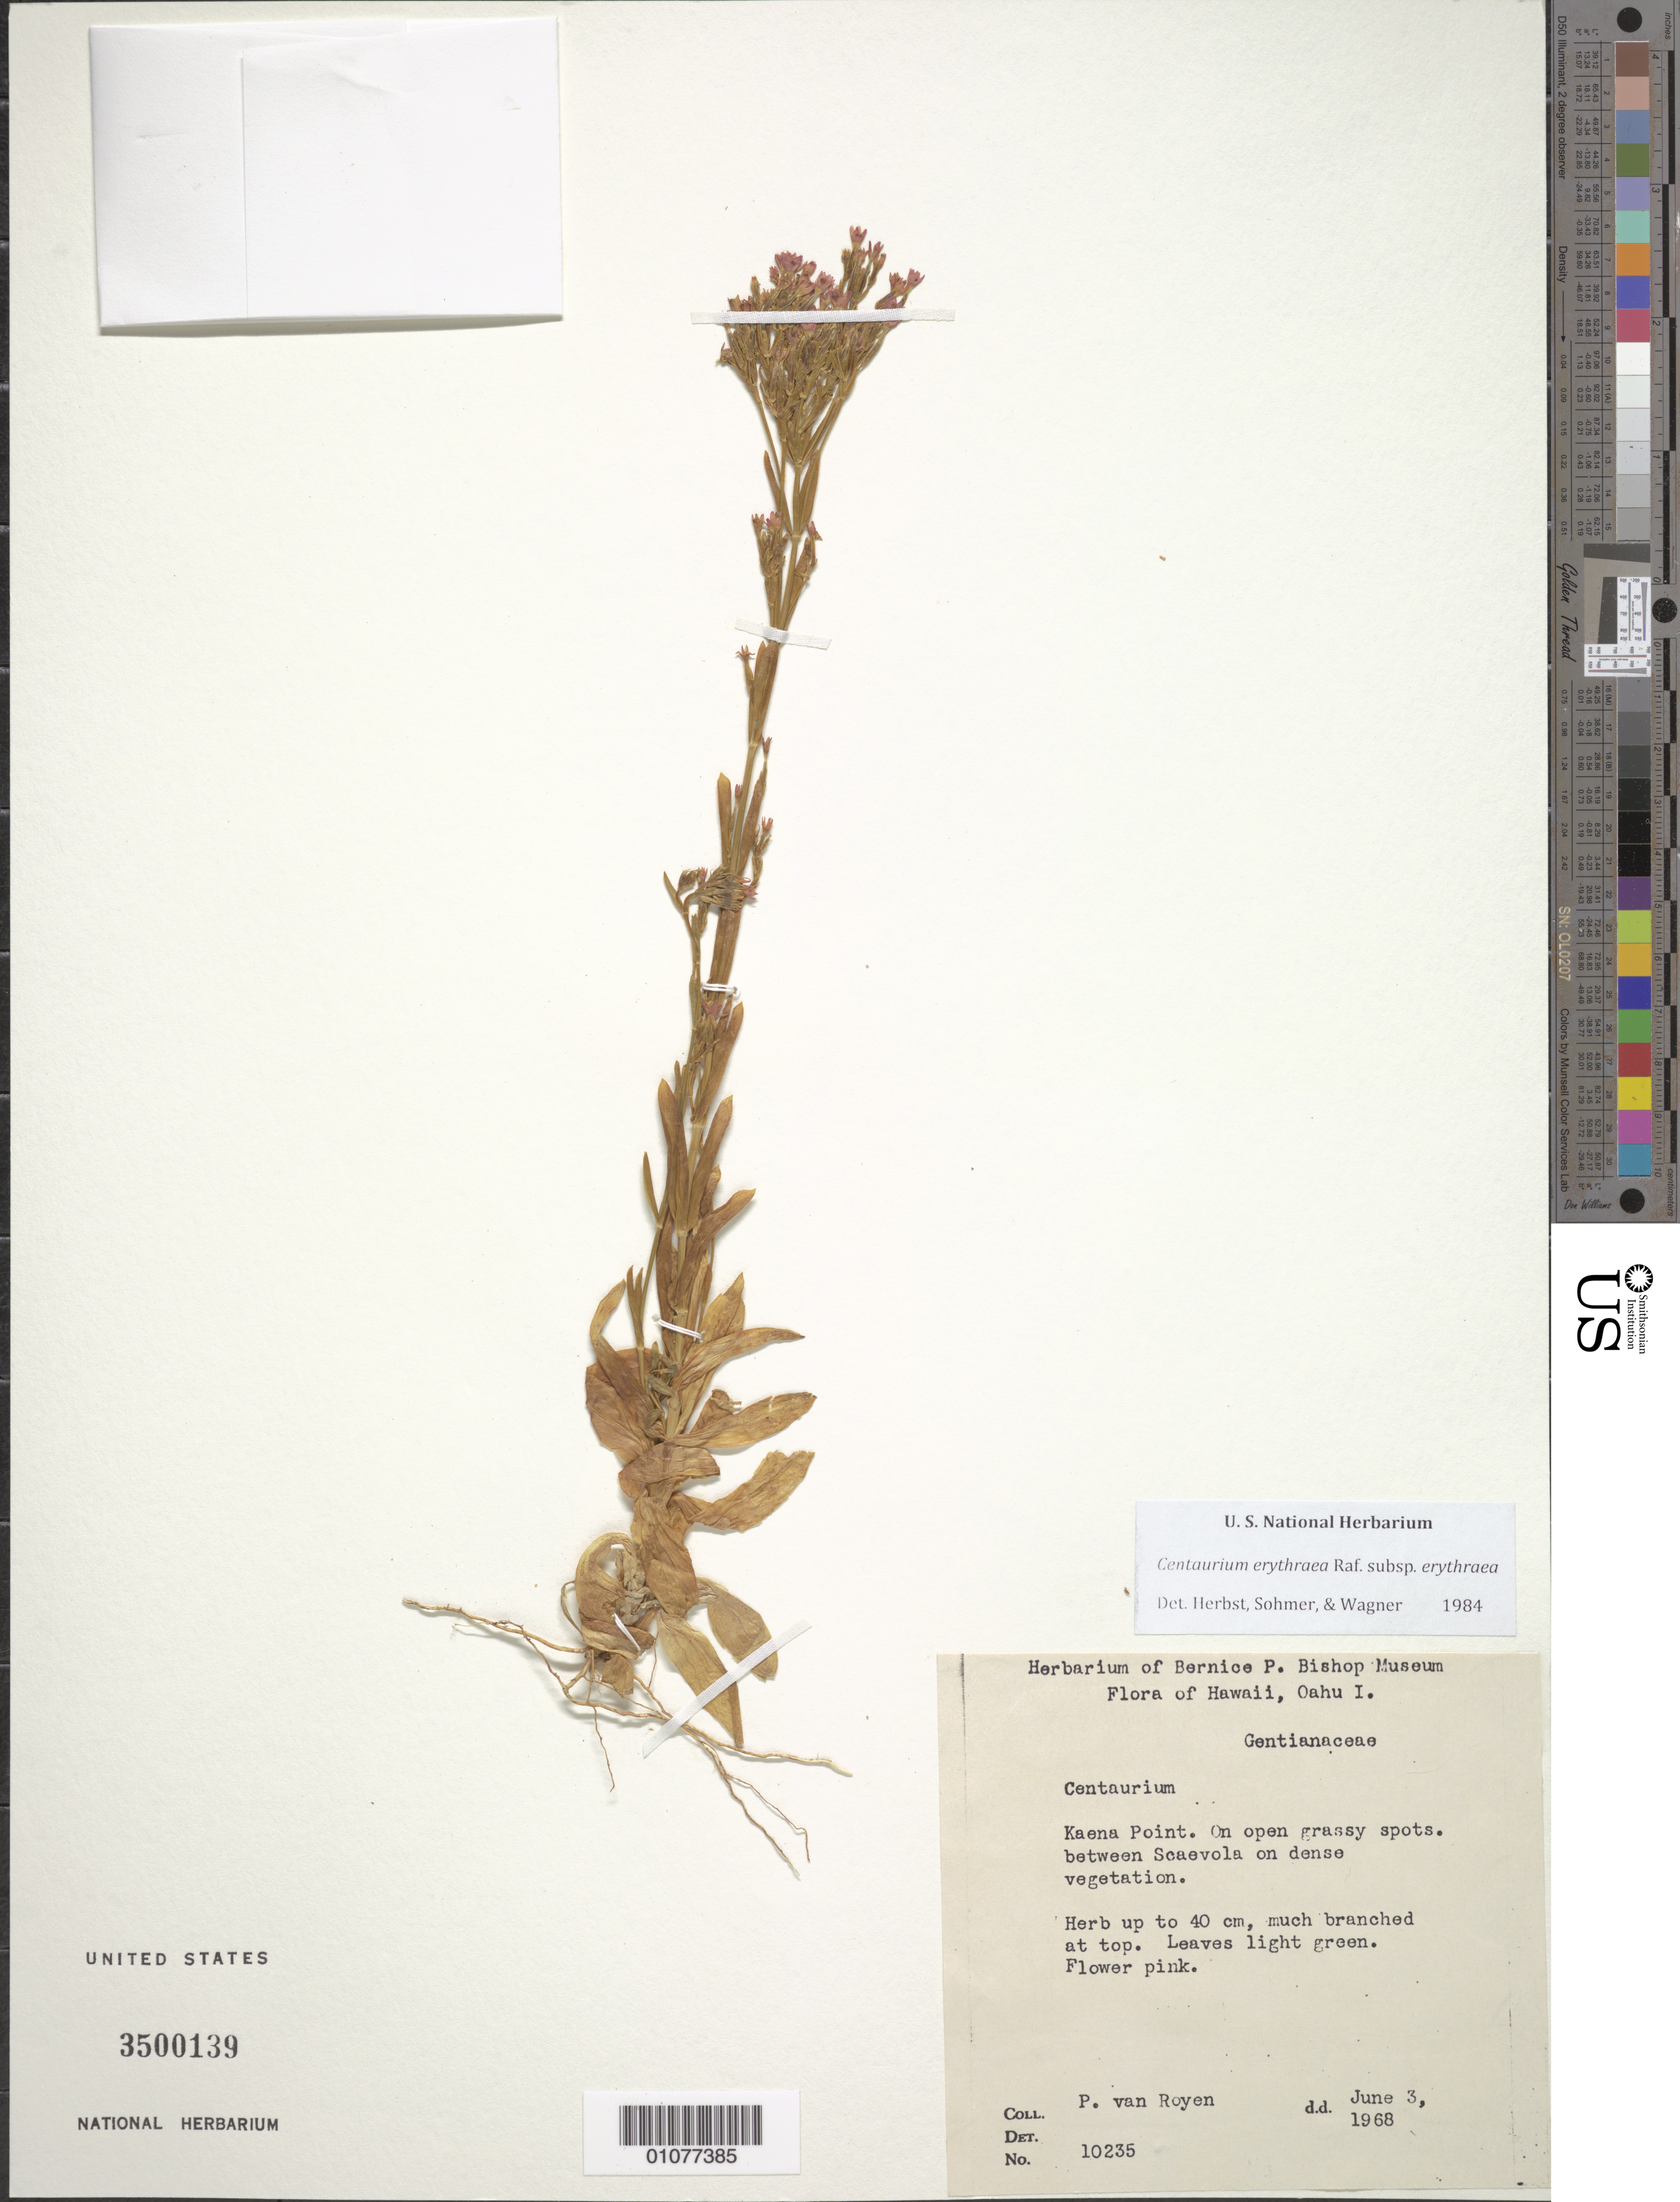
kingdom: Plantae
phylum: Tracheophyta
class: Magnoliopsida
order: Gentianales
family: Gentianaceae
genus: Centaurium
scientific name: Centaurium erythraea var. erythraea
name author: Rafn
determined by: Herbst, D. R.; Sohmer, S. H.; Wagner, W. L.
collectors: P. van Royen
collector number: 10235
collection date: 1968-06-03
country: United States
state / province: Hawaii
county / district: Honolulu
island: Oahu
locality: Kaena Point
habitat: open grassy spots between Scaevola on dense vegitation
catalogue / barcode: US 3500139